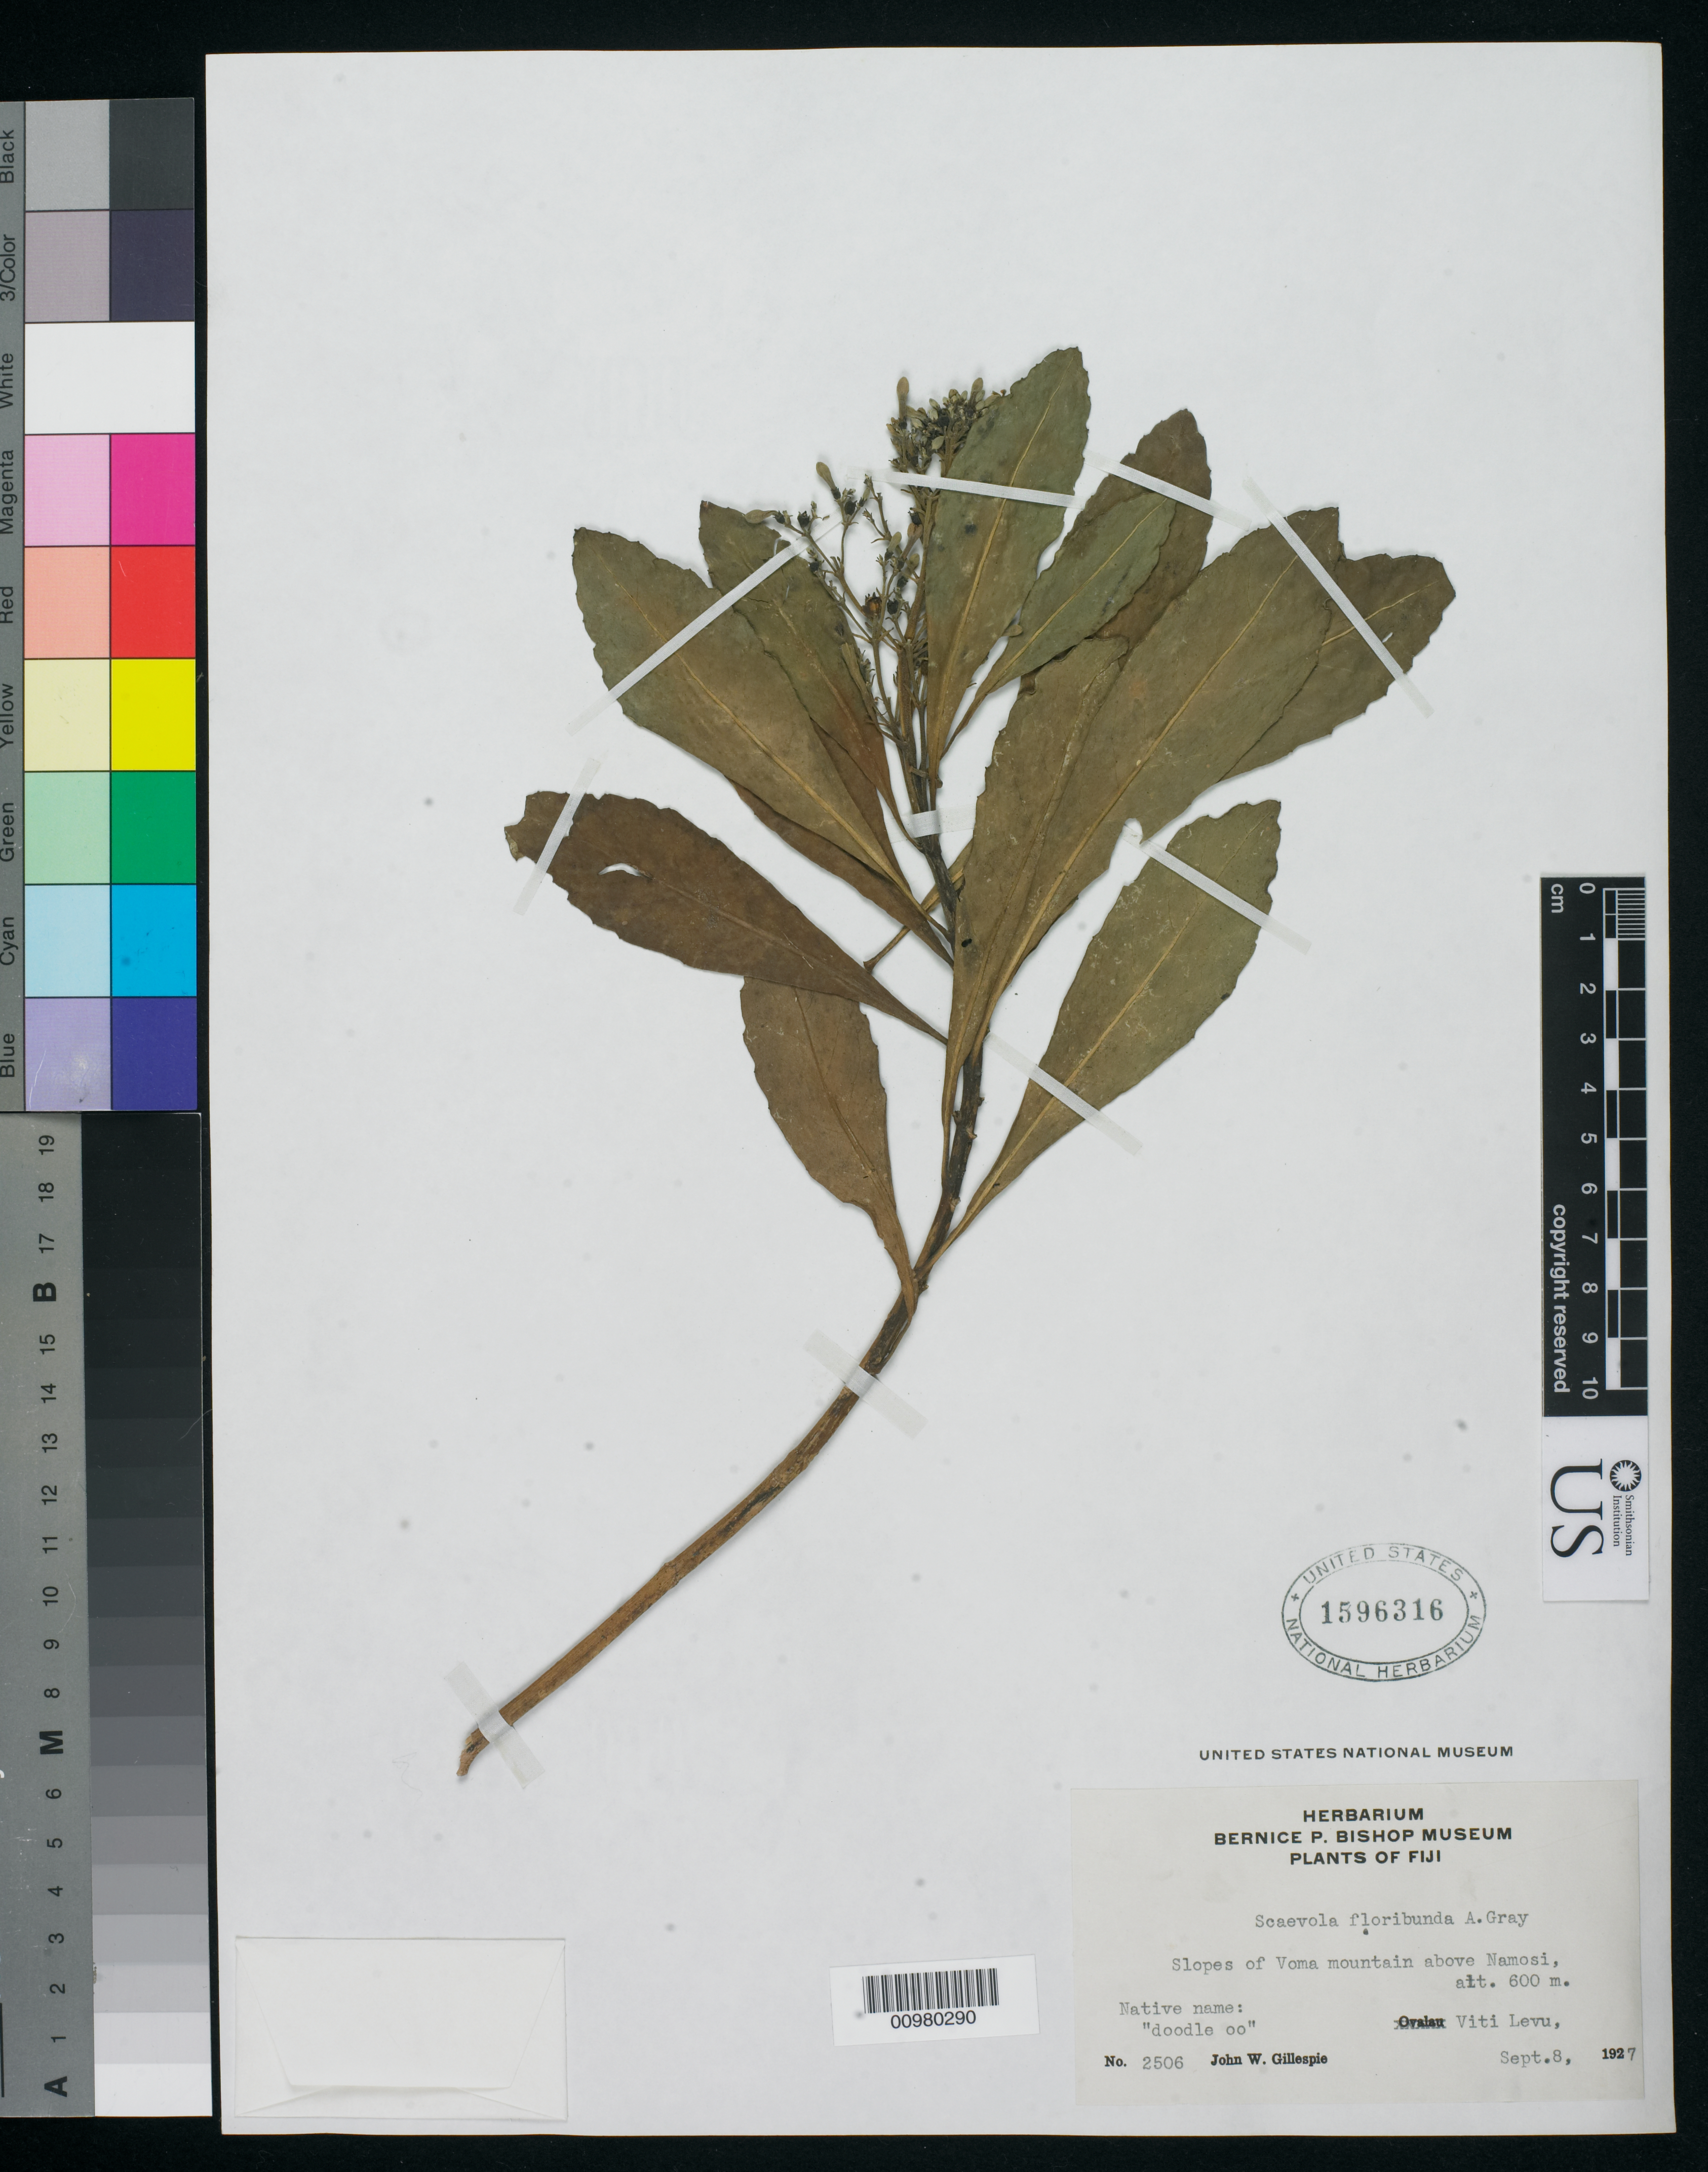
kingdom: Plantae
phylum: Tracheophyta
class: Magnoliopsida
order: Asterales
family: Goodeniaceae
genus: Scaevola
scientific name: Scaevola floribunda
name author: A. Gray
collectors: J. W. Gillespie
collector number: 2506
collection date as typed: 08 Sep 1927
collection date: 1927-09-08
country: Fiji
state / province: Central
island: Viti Levu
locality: Slopes of Voma mountain above Namosi Prov., Viti Levu, Fiji.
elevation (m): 600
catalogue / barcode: US 1596316